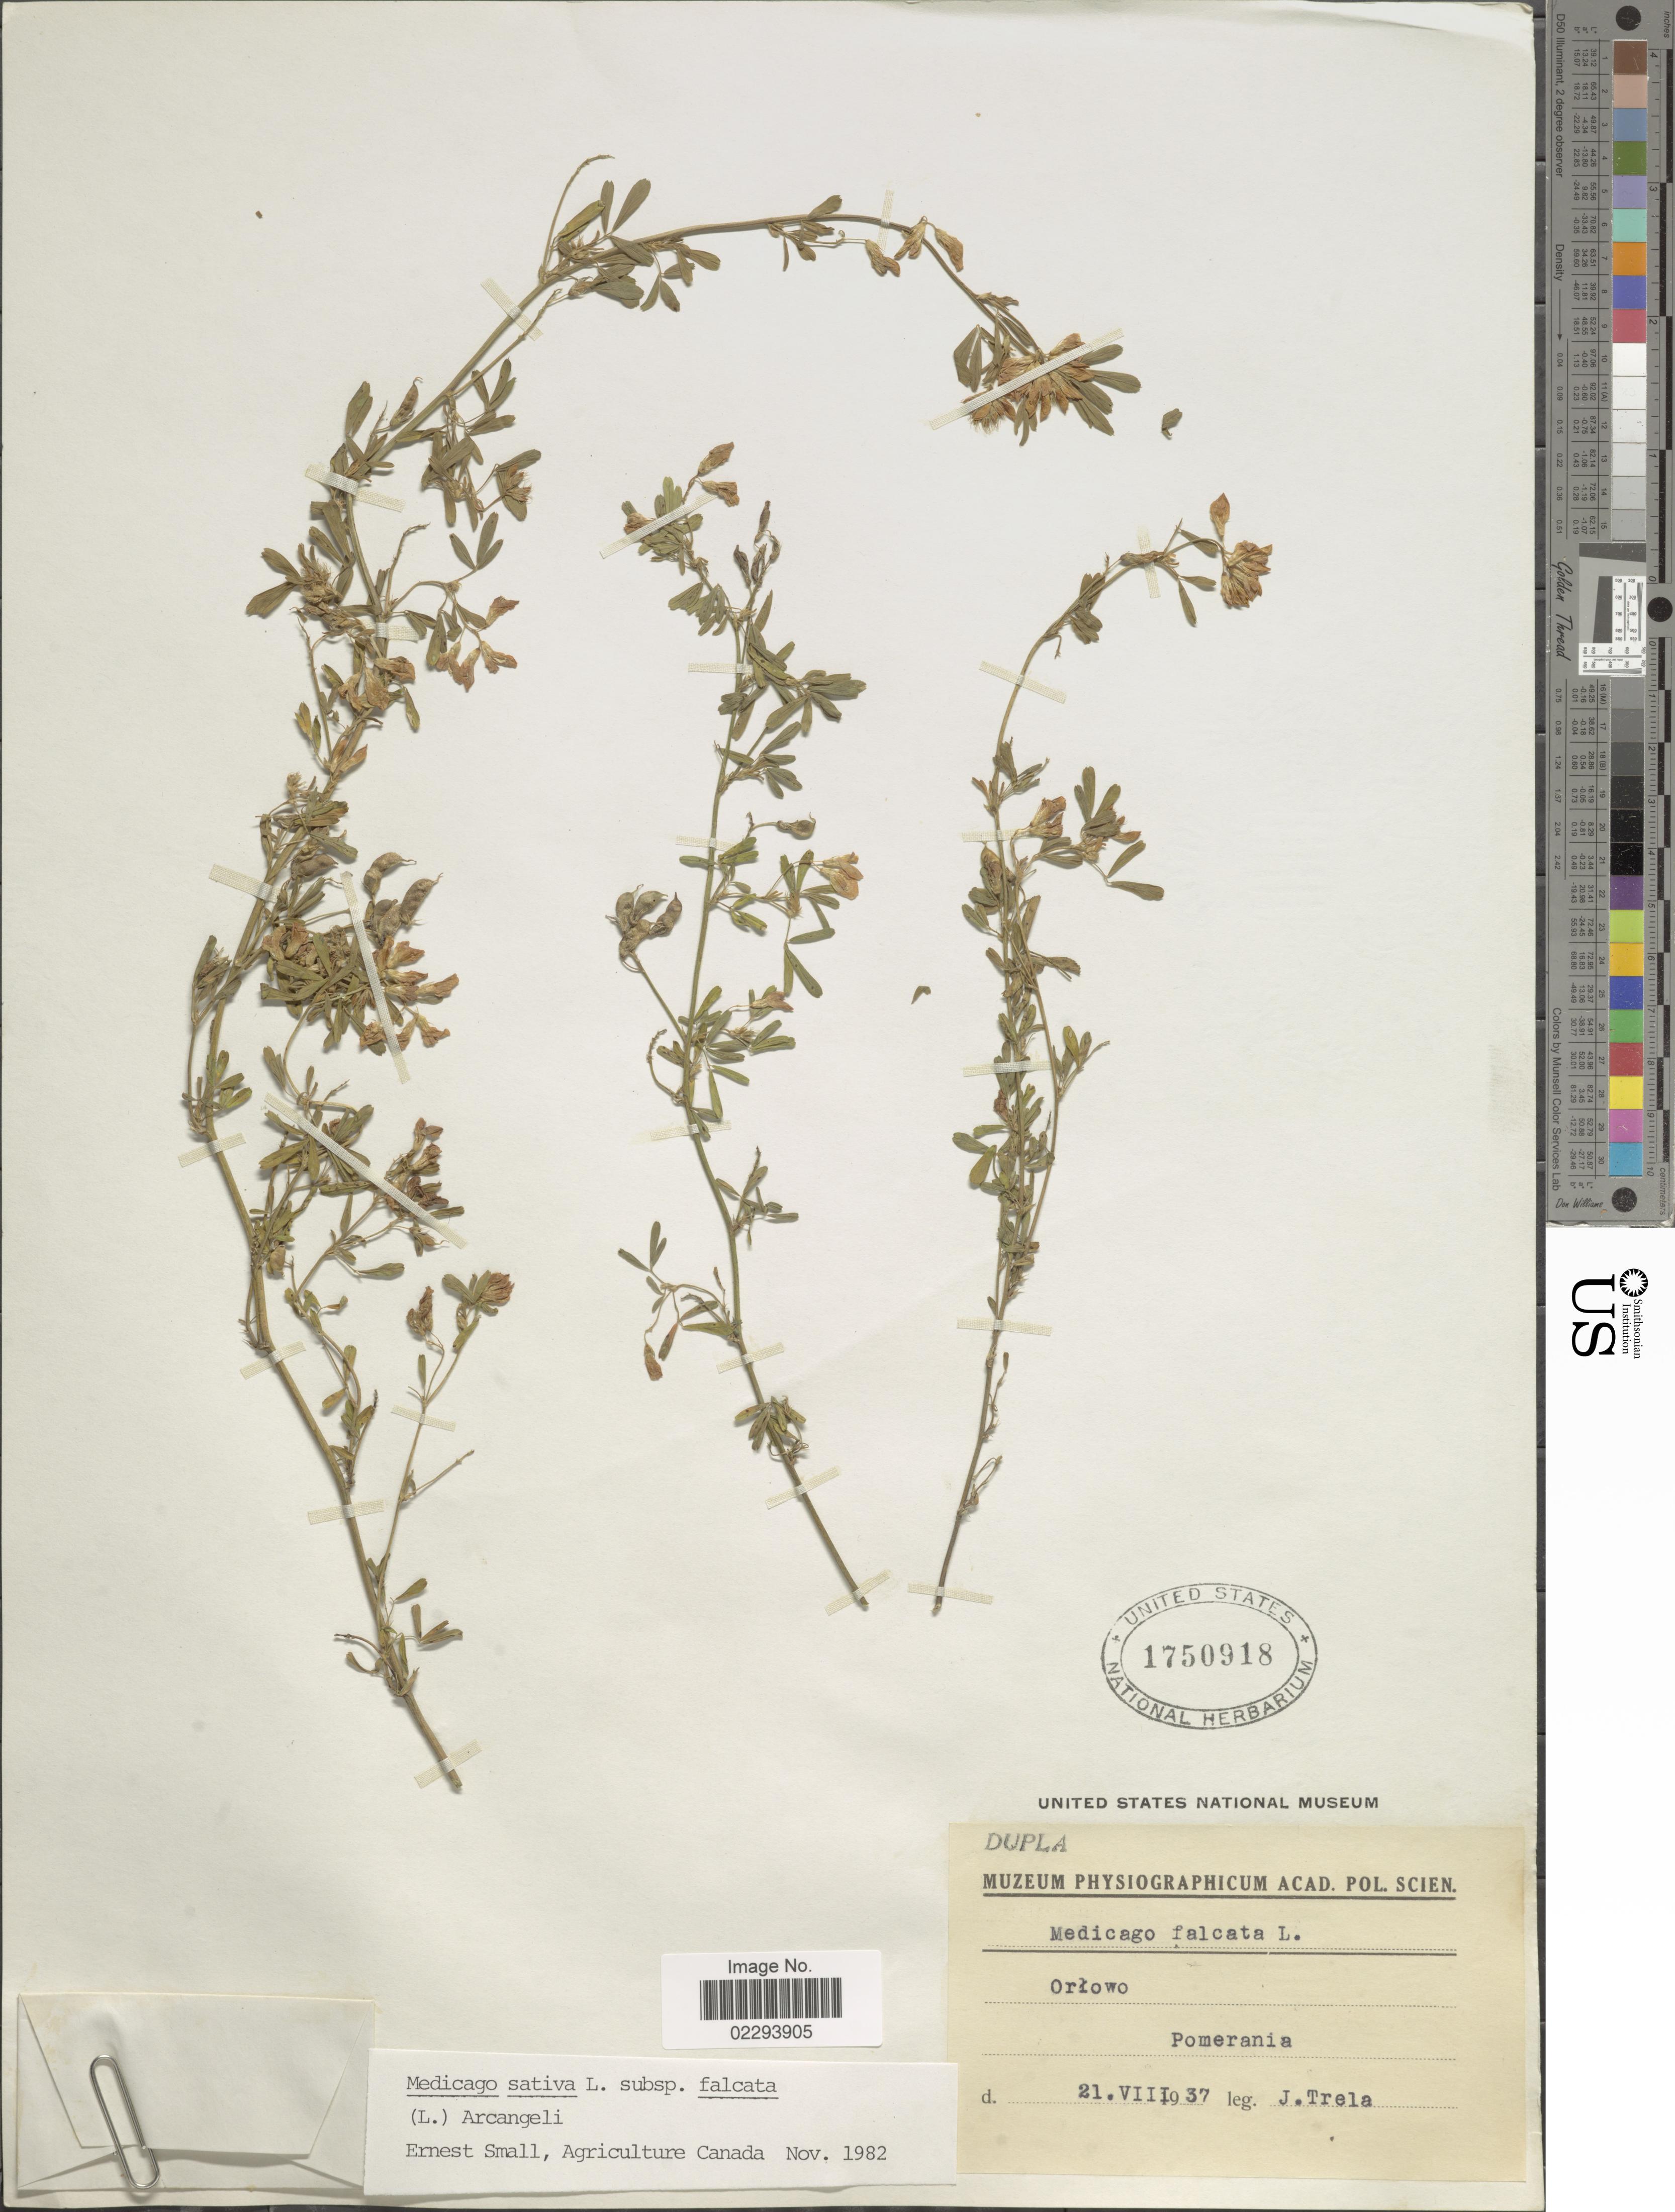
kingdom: Plantae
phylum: Tracheophyta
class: Magnoliopsida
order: Fabales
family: Fabaceae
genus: Medicago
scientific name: Medicago sativa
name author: L.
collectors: J. Trela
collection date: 1937-08-21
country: Poland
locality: Orlowo, Pomerania.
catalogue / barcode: US 1750918